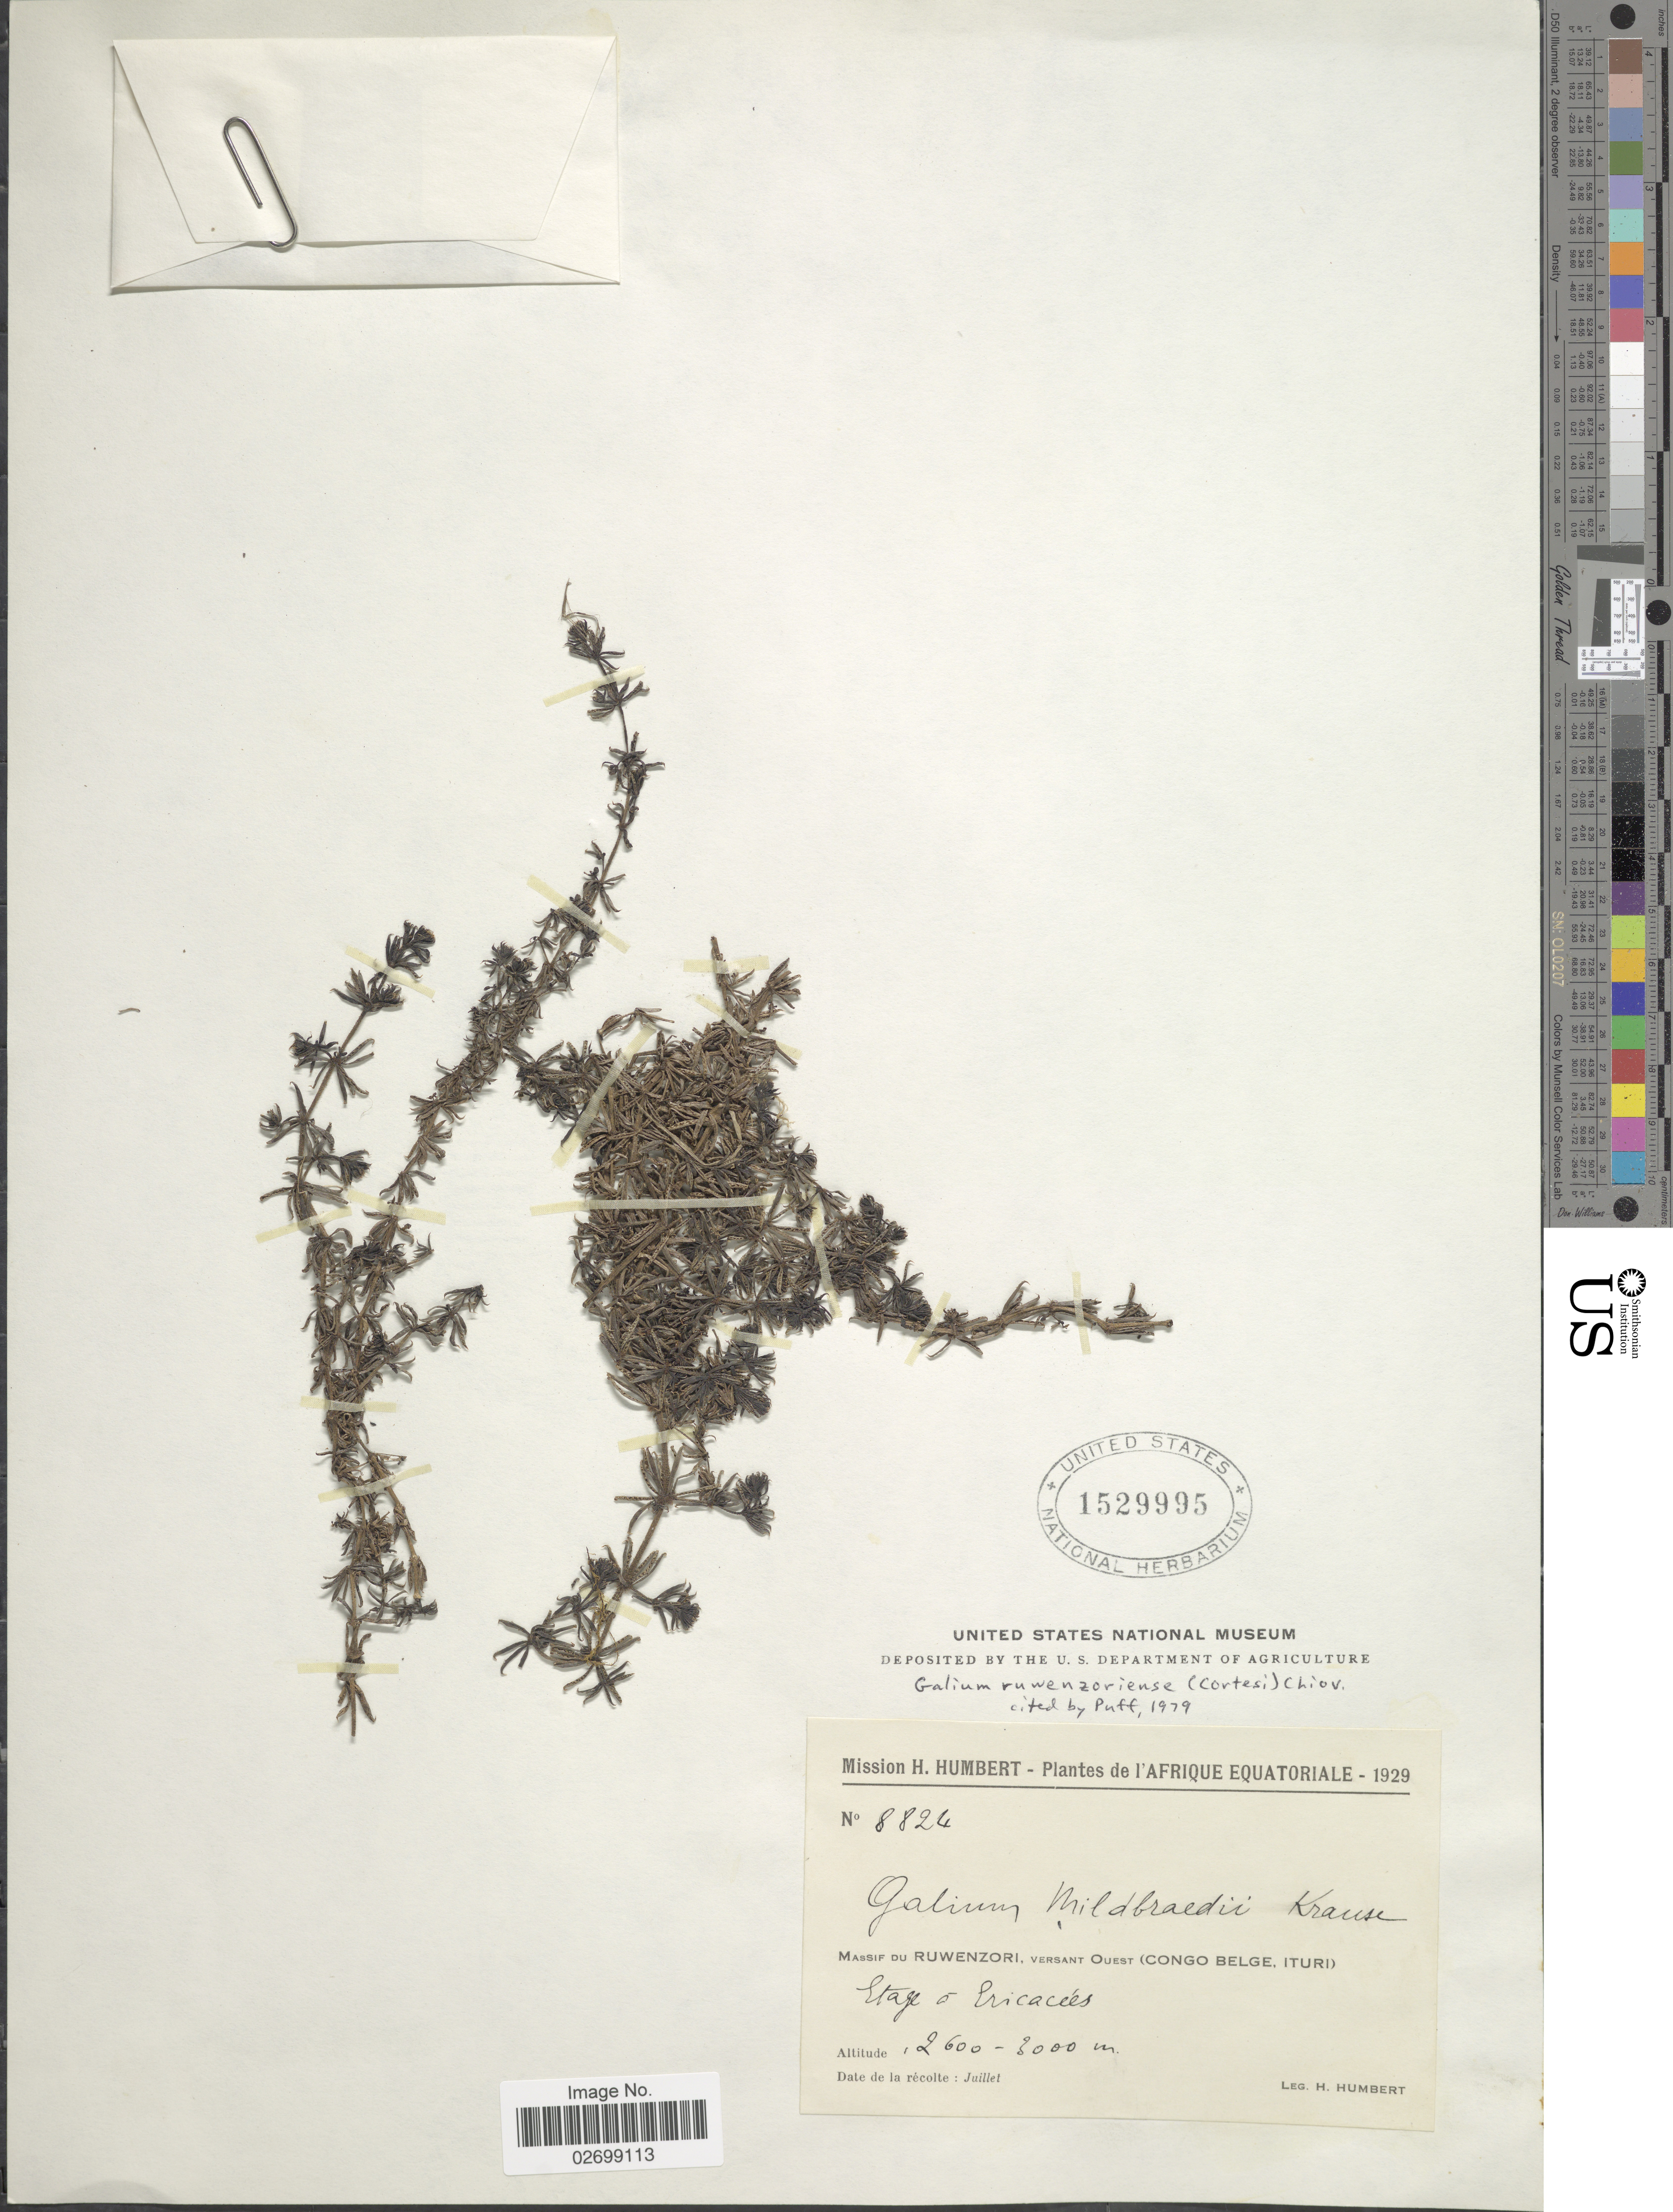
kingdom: Plantae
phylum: Tracheophyta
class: Magnoliopsida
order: Gentianales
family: Rubiaceae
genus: Galium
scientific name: Galium ruwenzoriense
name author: (Cortesi) Ehrend.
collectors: H. Humbert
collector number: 8824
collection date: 1929-07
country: Congo, Democratic Republic of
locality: De l'Afrique Equatoriale, Massif du Ruwenzori, versant Quest (Congo Belge, Ituri), Etage a Cricacees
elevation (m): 2600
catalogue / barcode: US 1529995